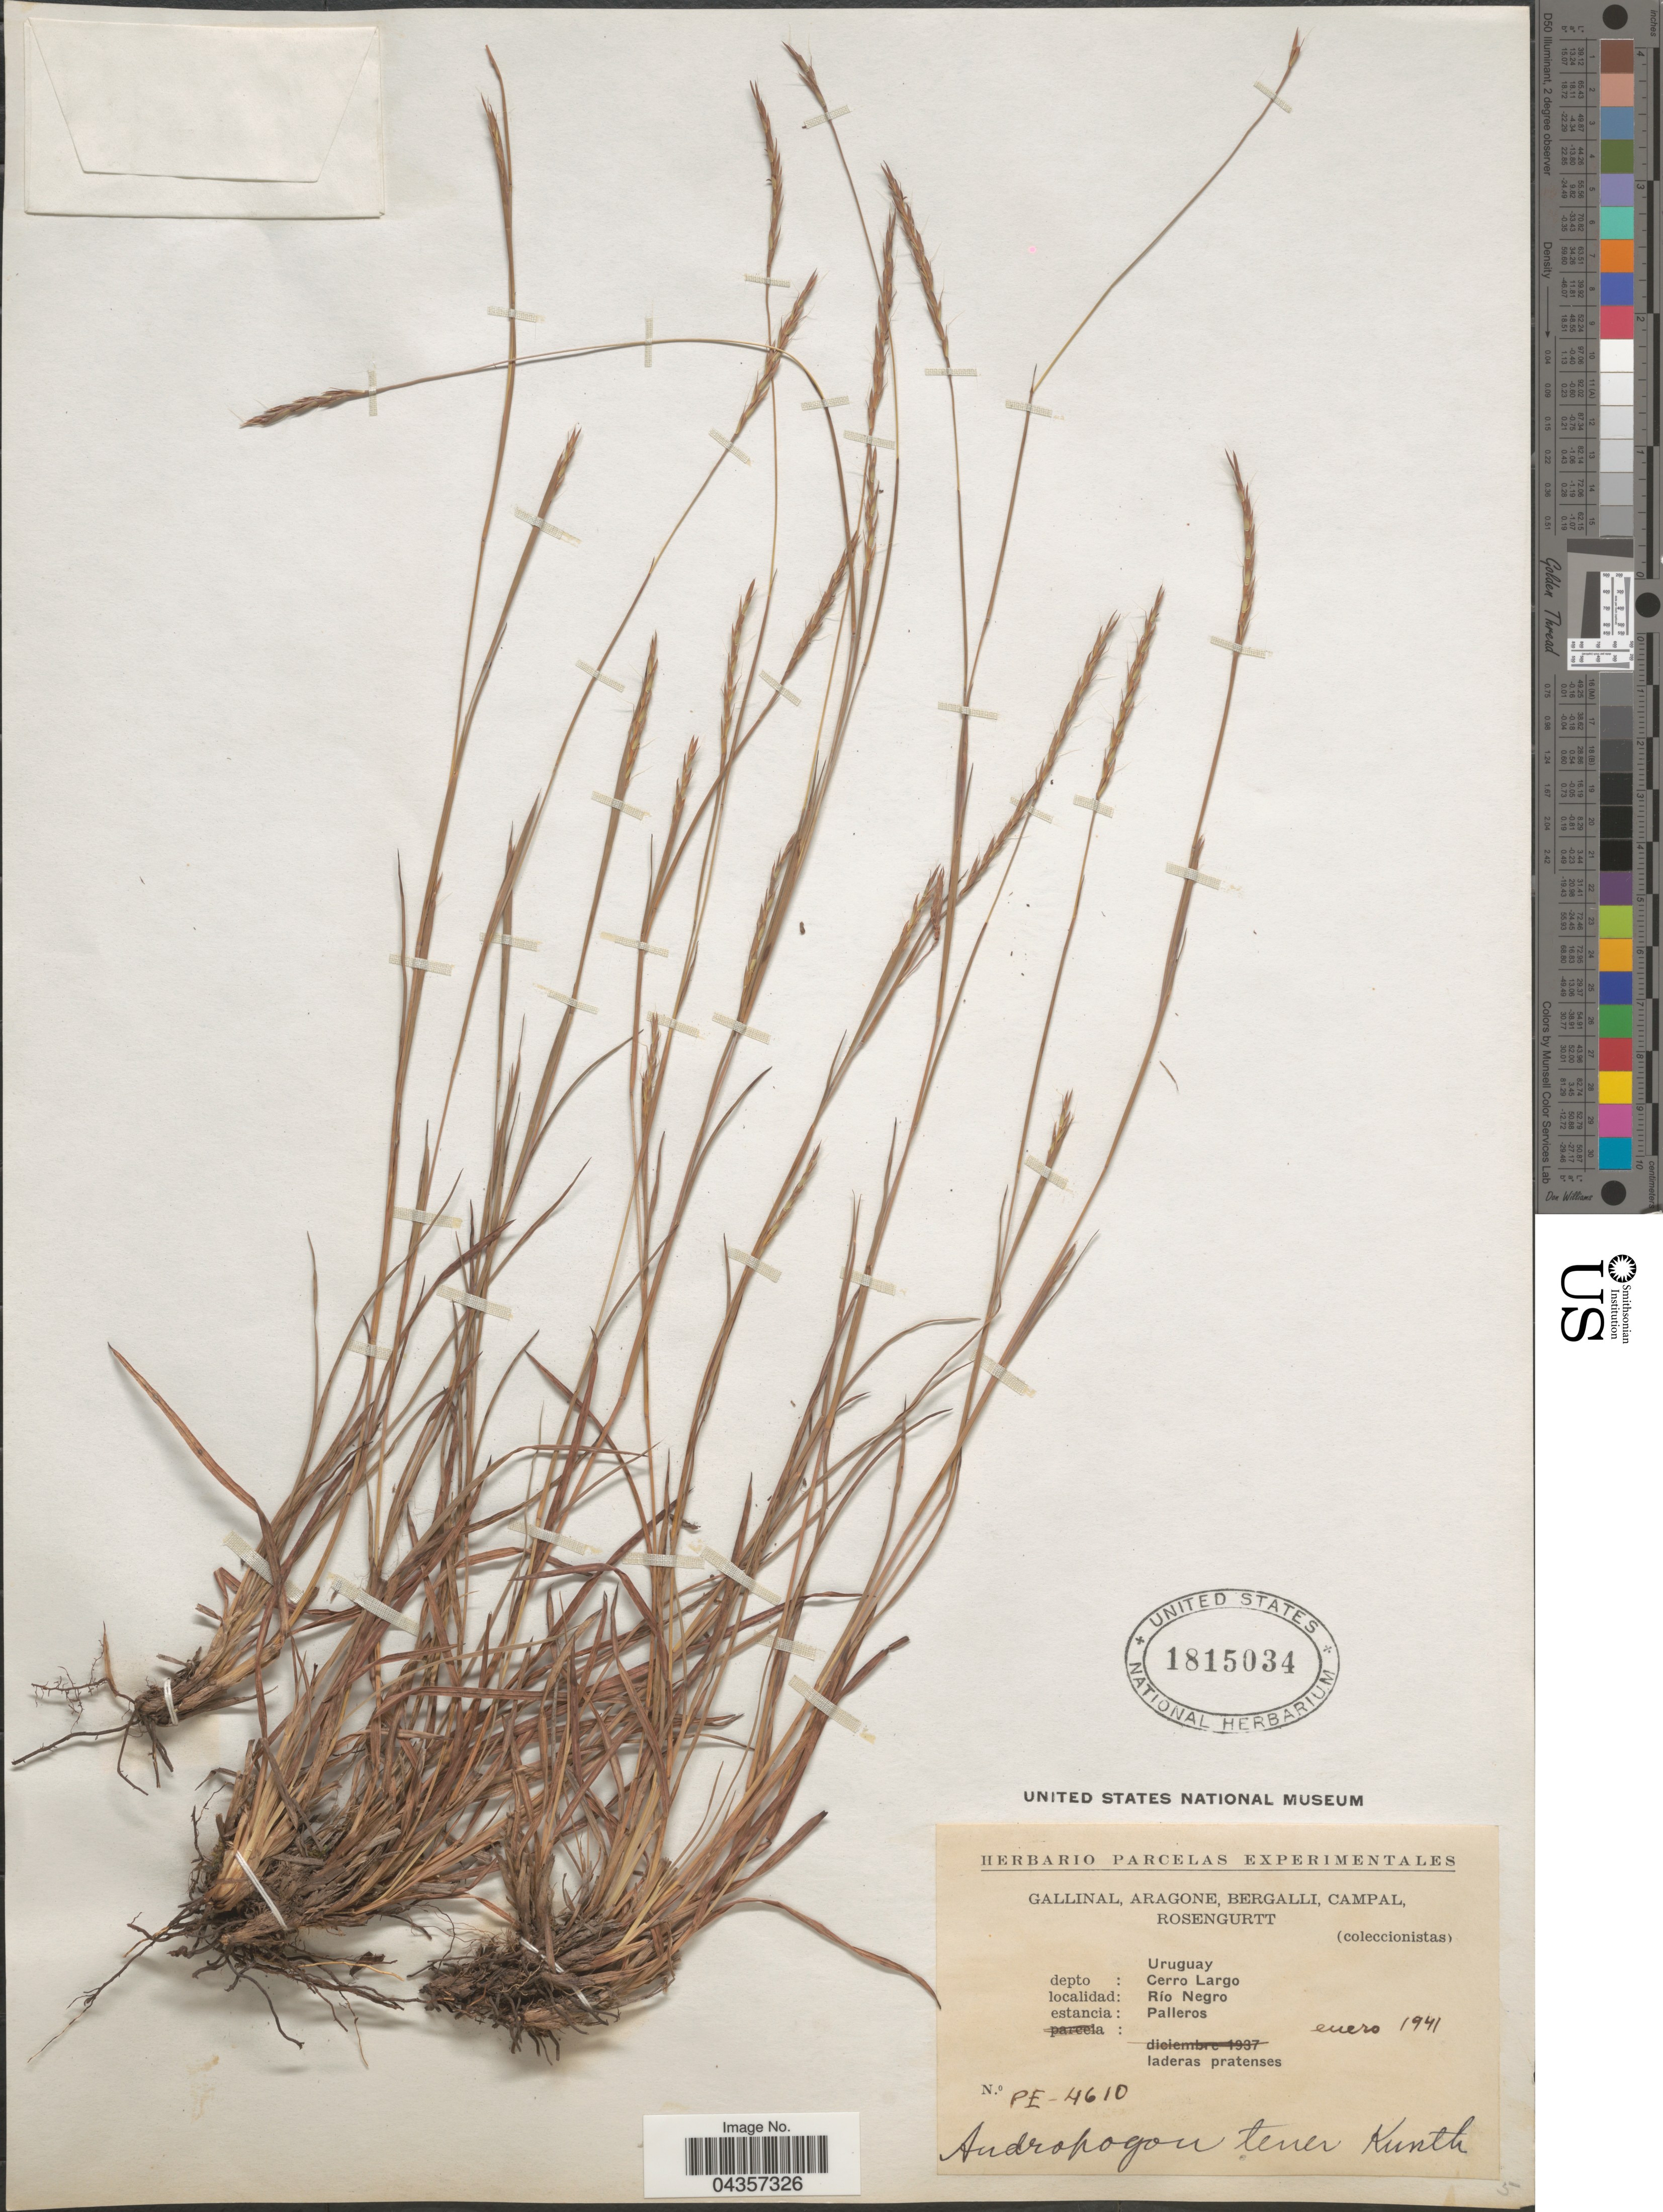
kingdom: Plantae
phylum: Tracheophyta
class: Liliopsida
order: Poales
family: Poaceae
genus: Schizachyrium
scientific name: Schizachyrium tenerum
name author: Nees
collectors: -. Gallinal, -- Aragone, -- Bergalli, -- Campal & Rosengurtt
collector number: PE-4610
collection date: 1941-01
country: Uruguay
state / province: Cerro Largo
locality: Depto: Cerro Largo. Río Negro. Palleros.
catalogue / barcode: US 1815034